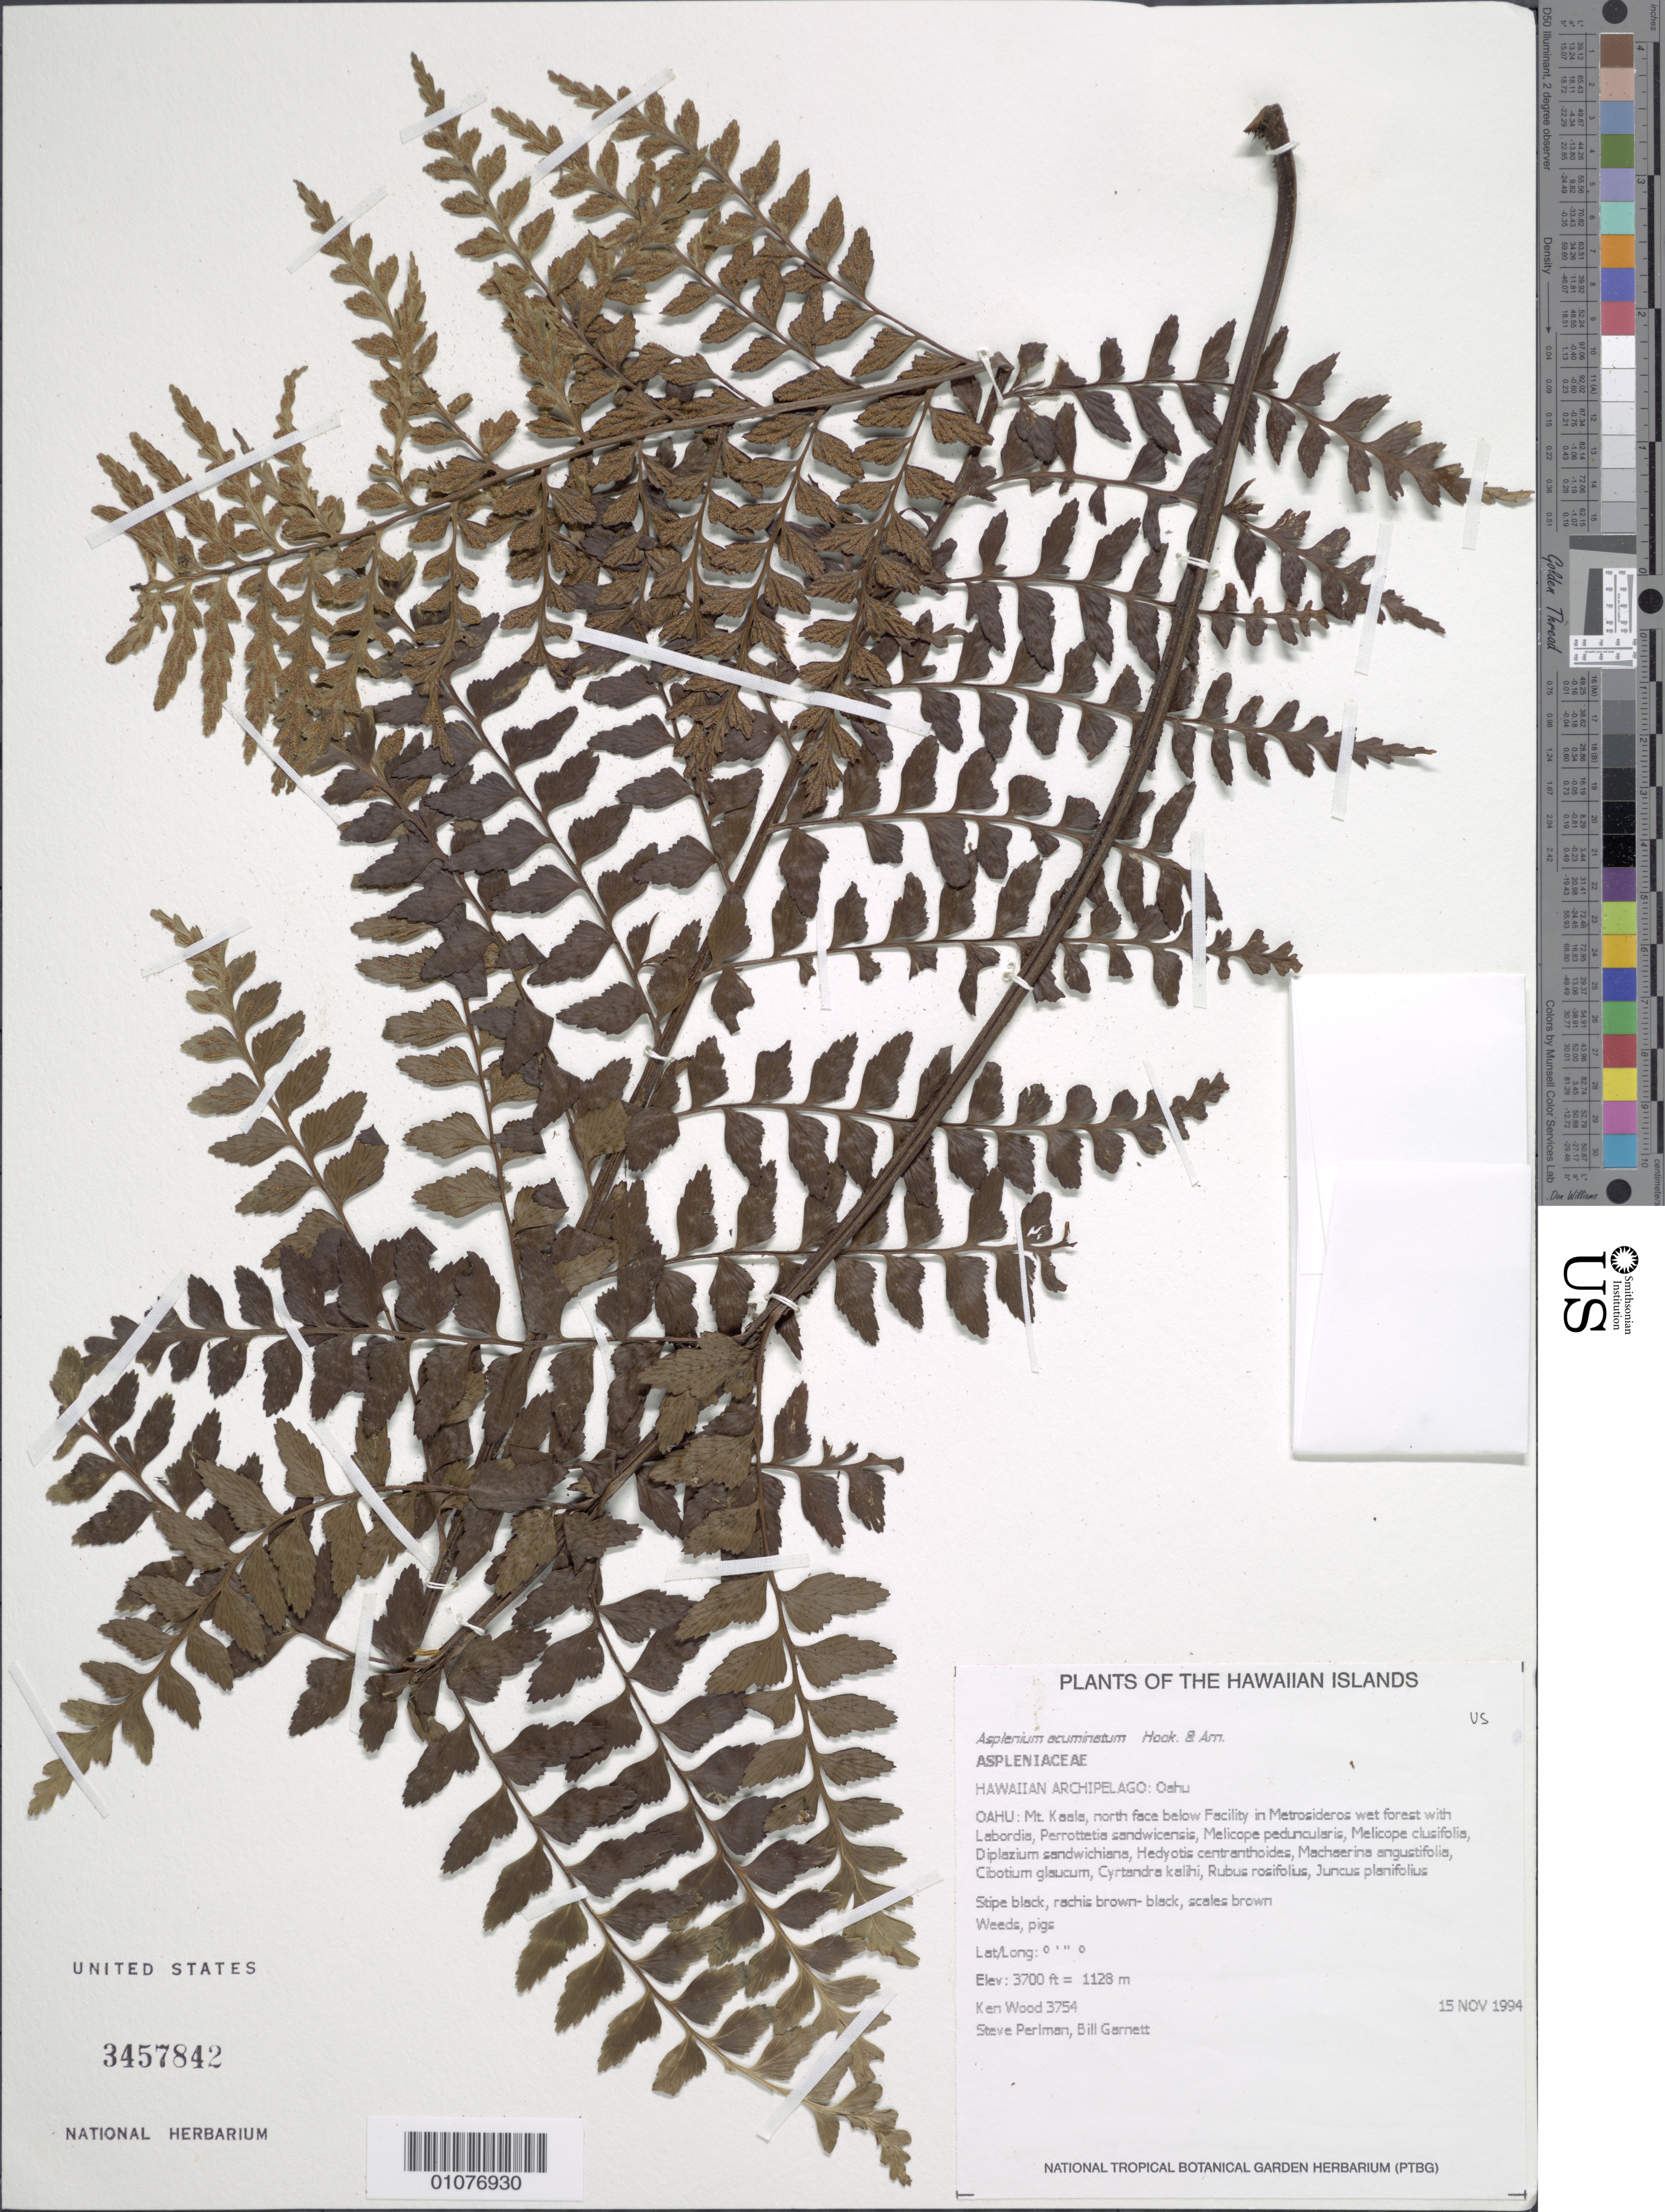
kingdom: Plantae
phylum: Tracheophyta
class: Polypodiopsida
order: Polypodiales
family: Aspleniaceae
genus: Asplenium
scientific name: Asplenium acuminatum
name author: Hook. & Arn.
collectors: K. R. Wood, S. P. Perlman & B. Garnett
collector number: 3754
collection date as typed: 15 Nov 1994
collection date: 1994-11-15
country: United States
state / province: Hawaii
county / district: Honolulu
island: Oahu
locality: Mt. Kaala, N face below facility in wet forest.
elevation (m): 1128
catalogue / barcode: US 3457842